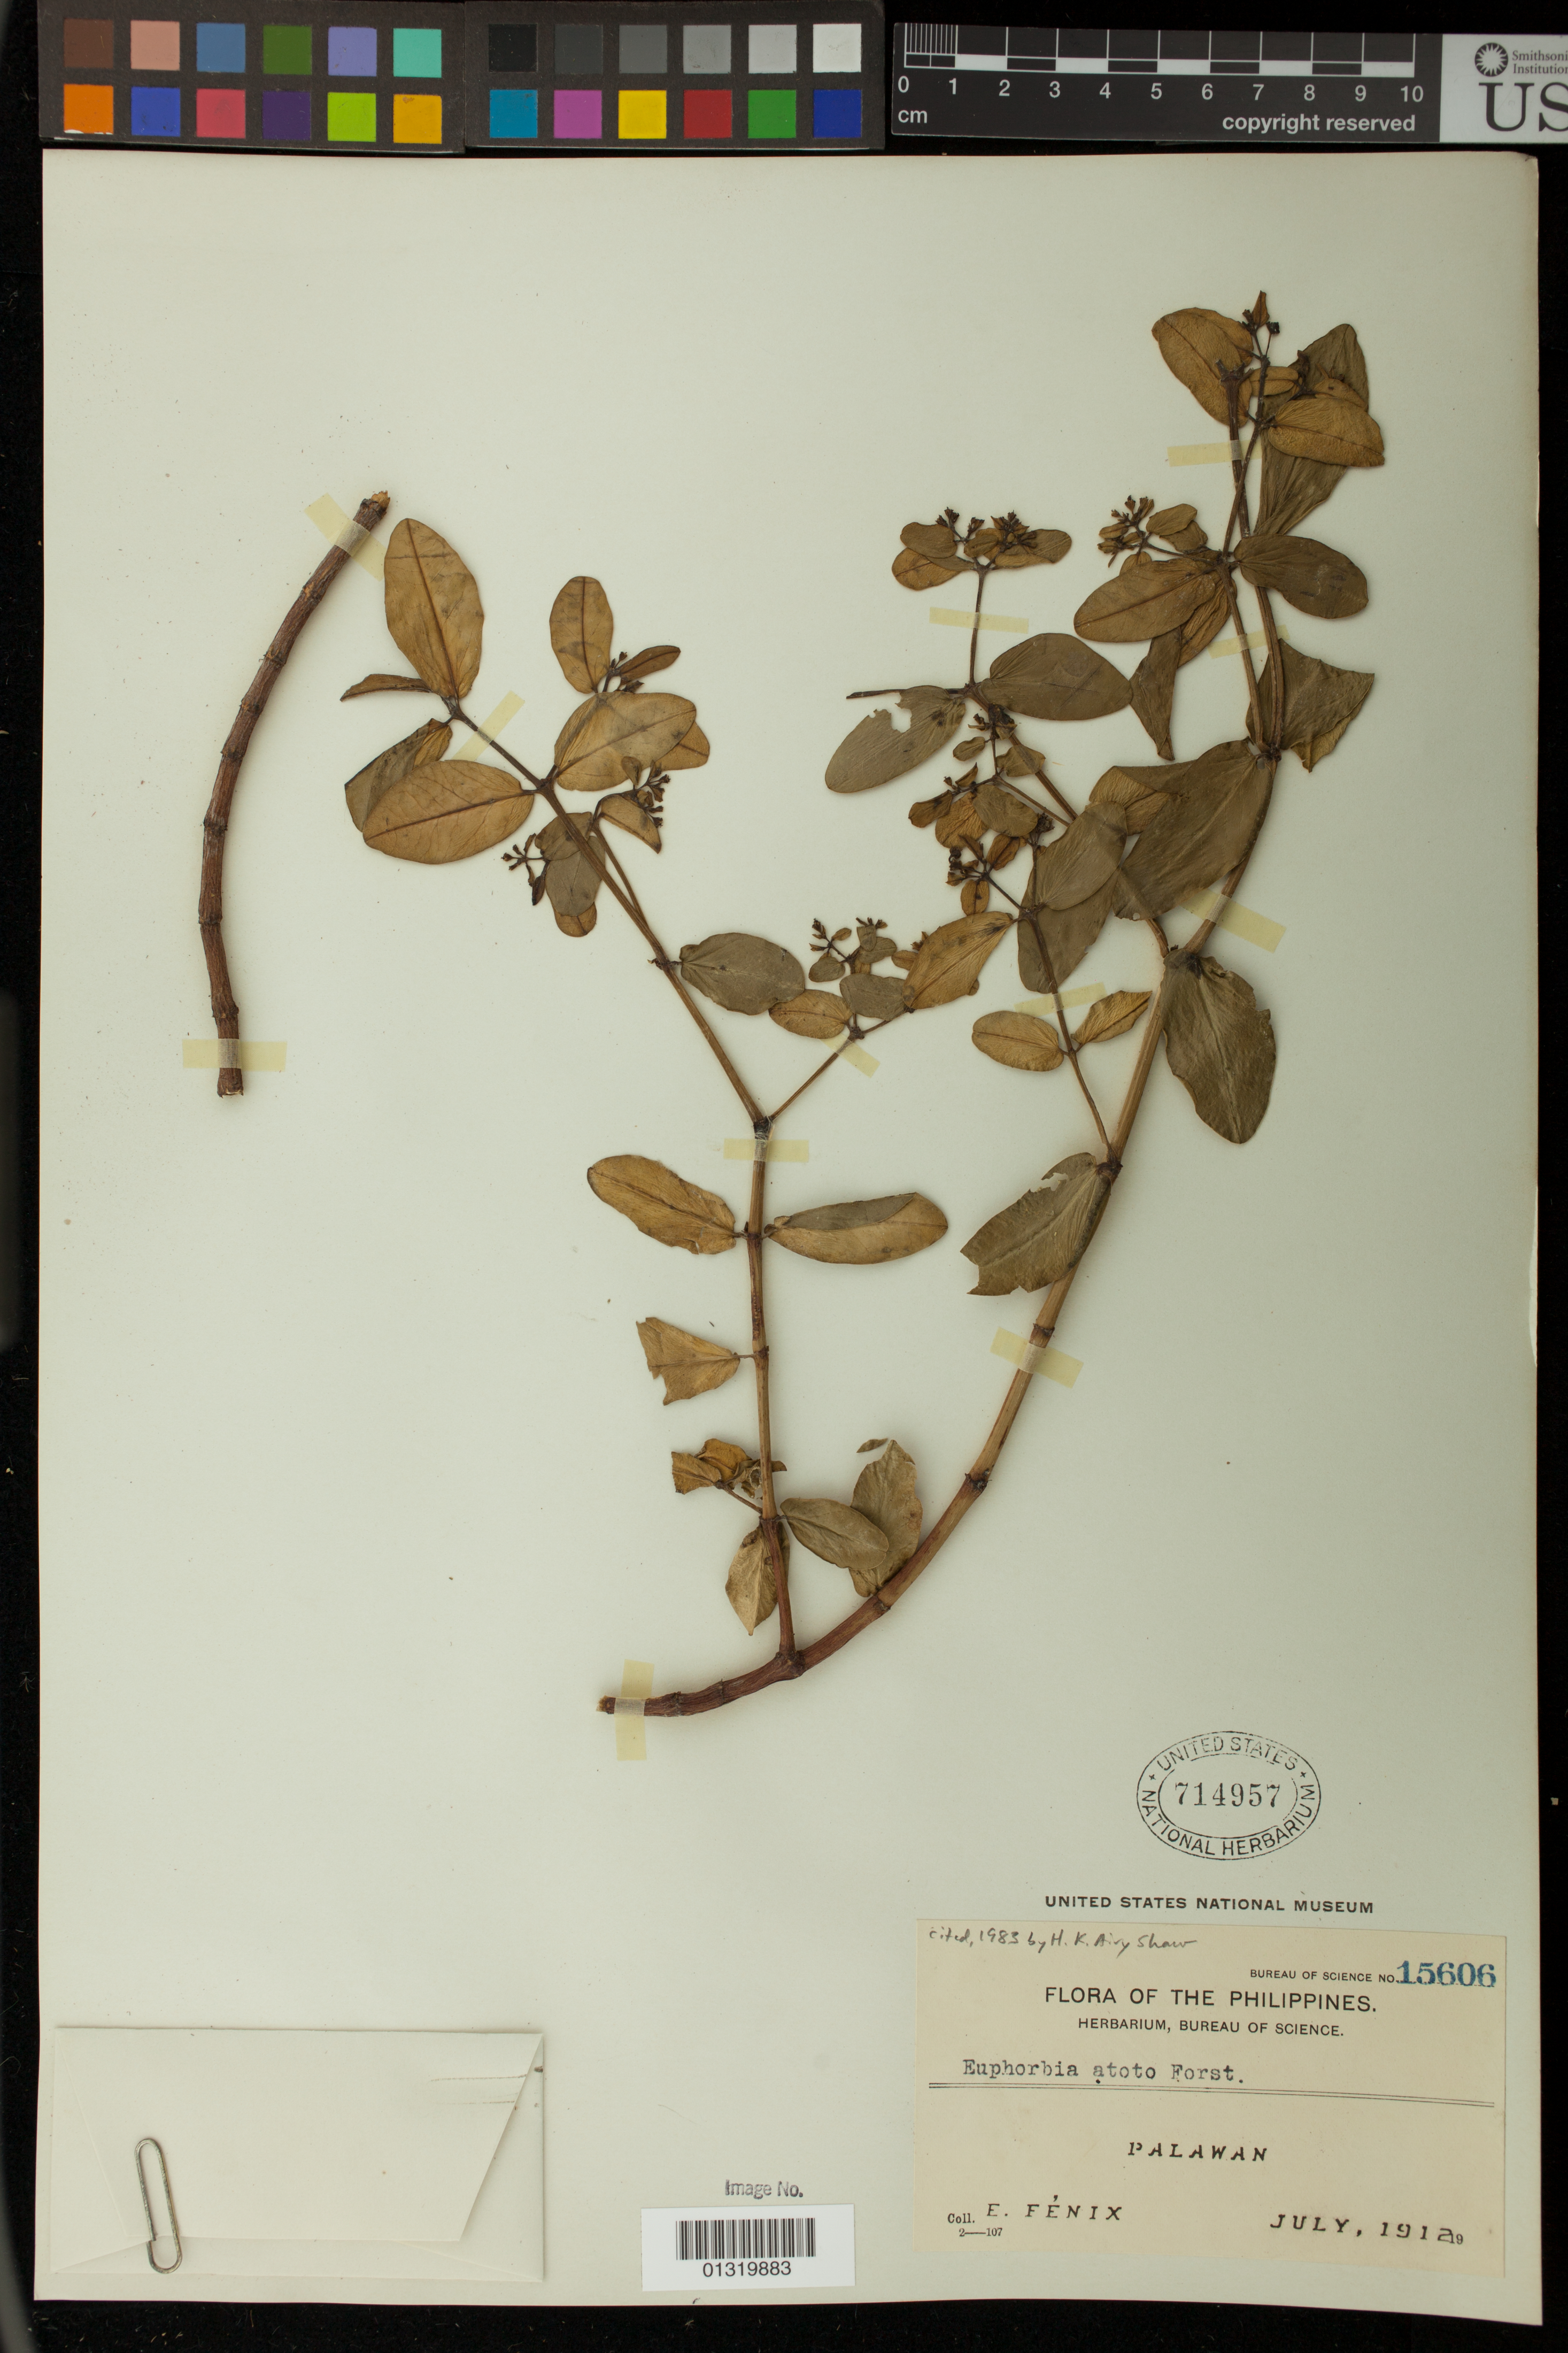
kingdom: Plantae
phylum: Tracheophyta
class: Magnoliopsida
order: Malpighiales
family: Euphorbiaceae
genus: Euphorbia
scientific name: Euphorbia atoto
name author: G. Forst.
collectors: E. Fénix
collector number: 15606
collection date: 1912-07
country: Philippines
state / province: Mimaropa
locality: Palawan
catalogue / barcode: US 714957